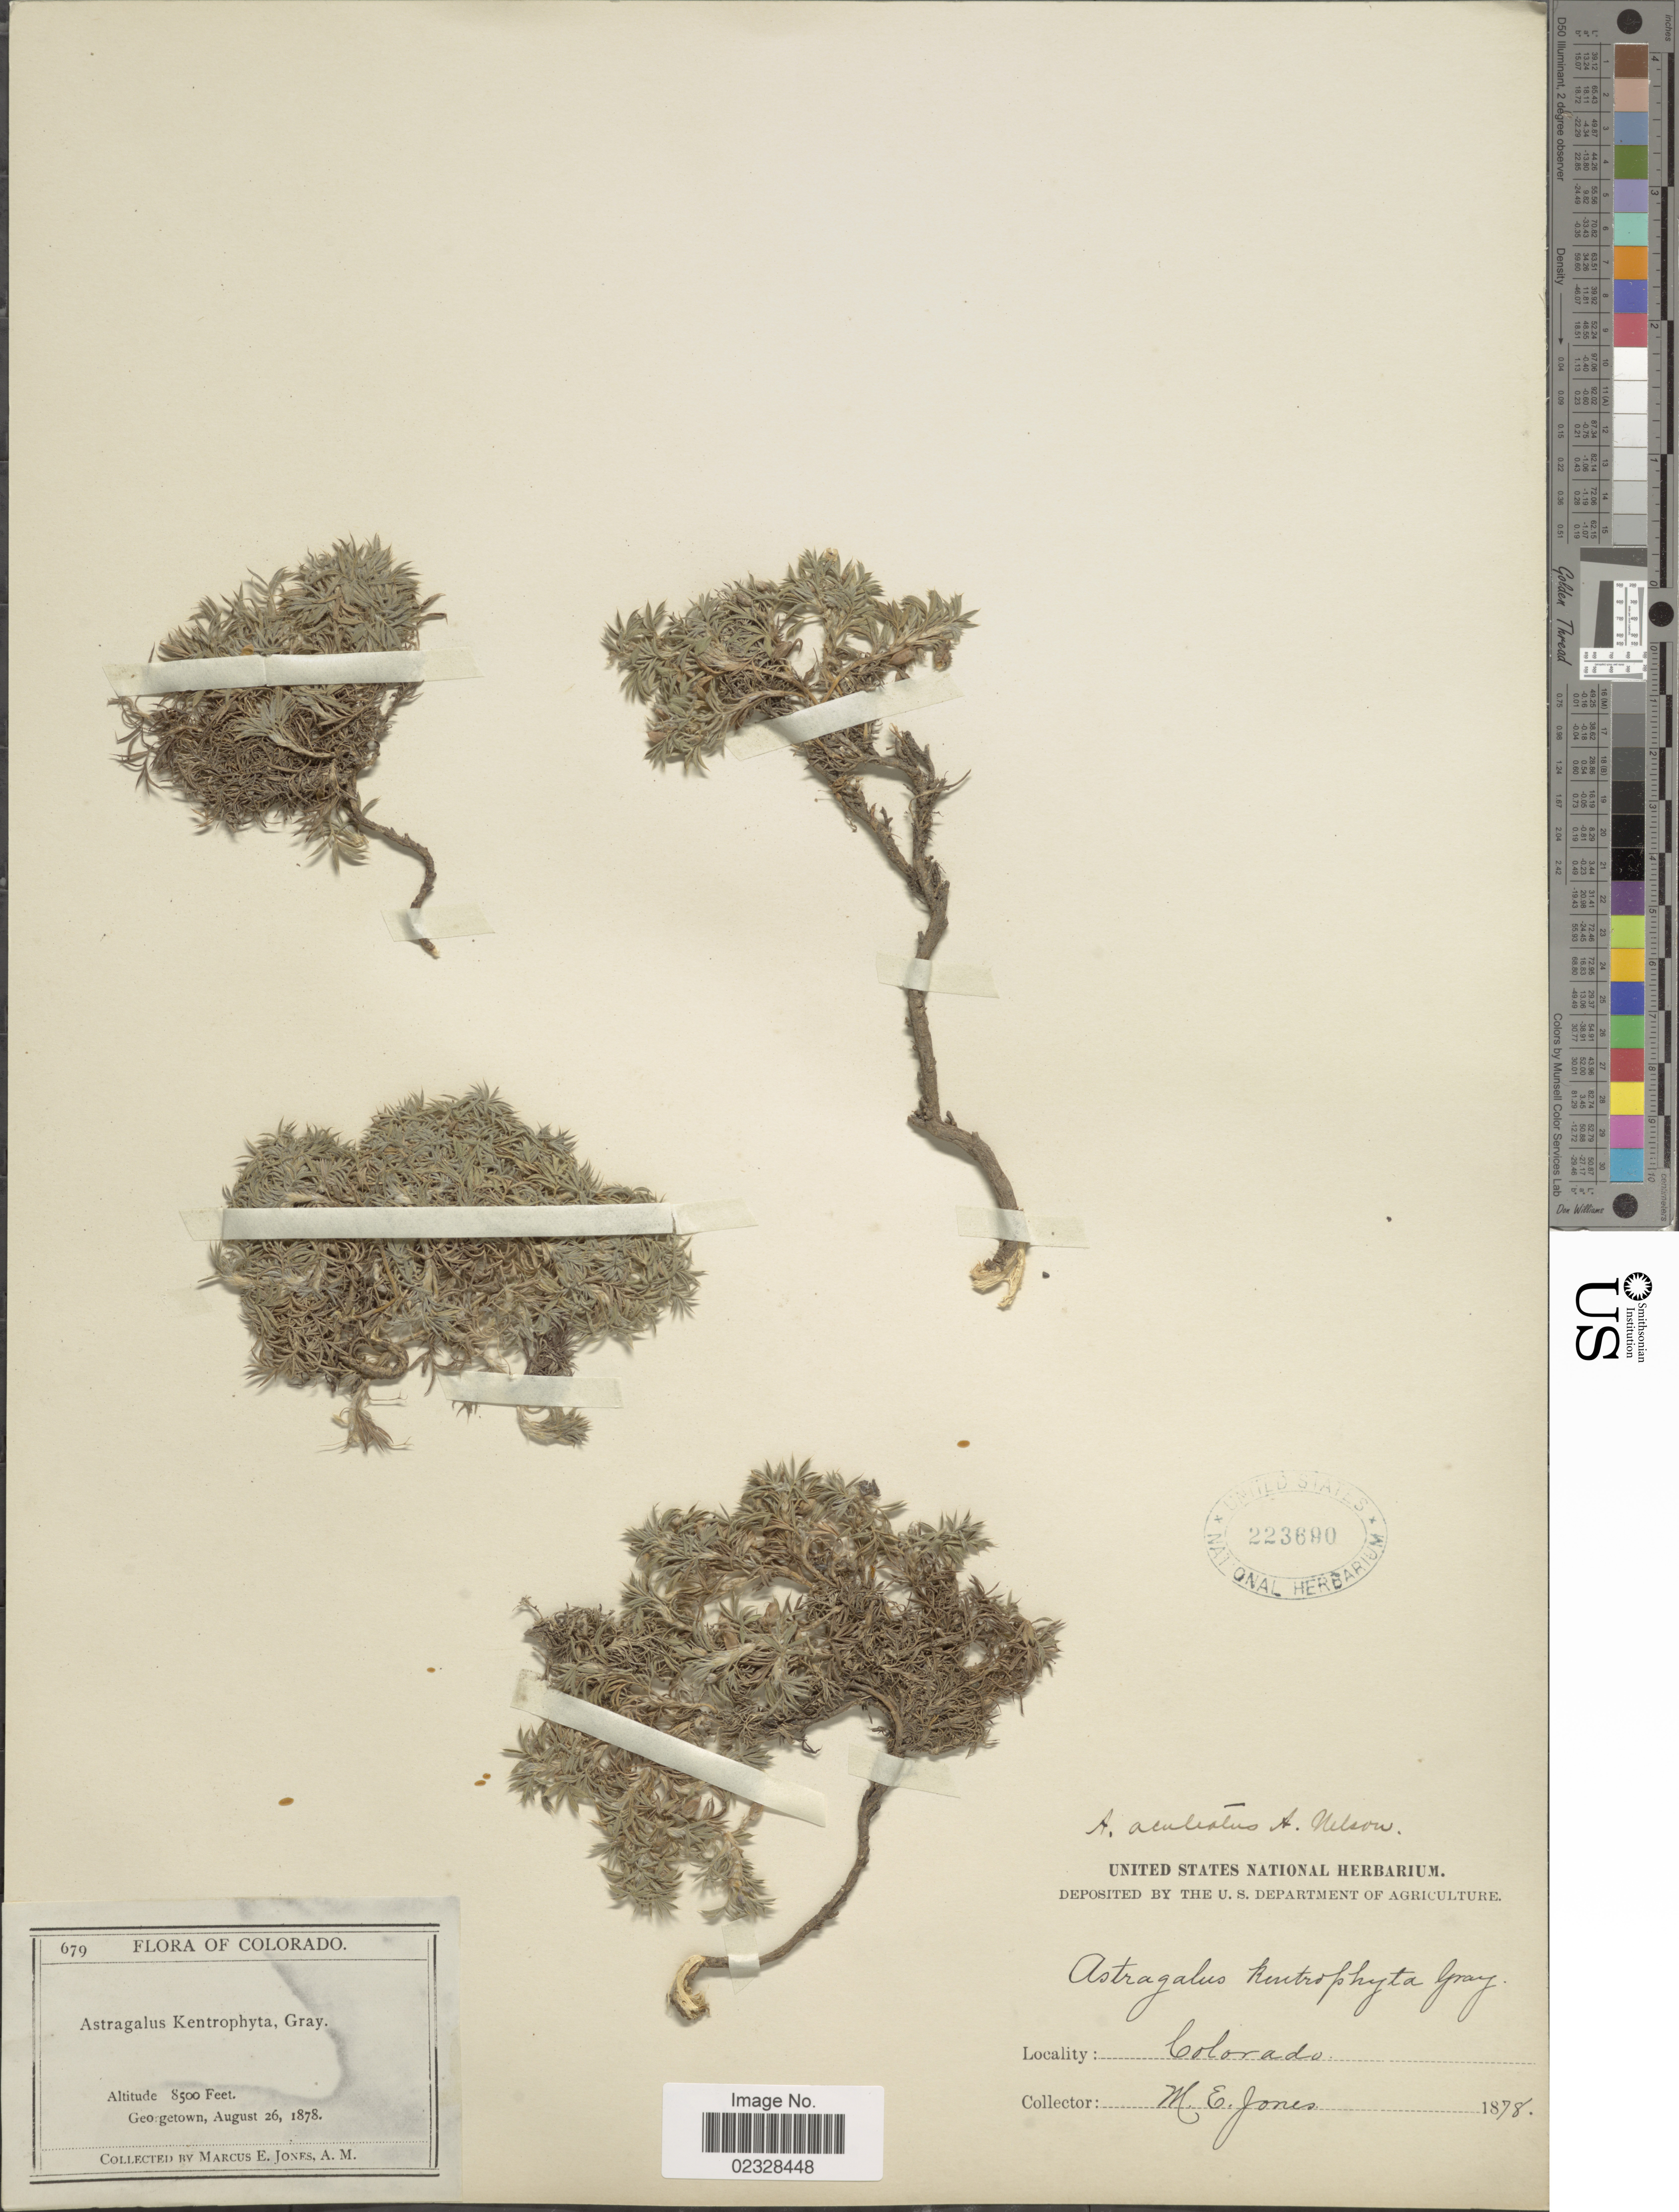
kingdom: Plantae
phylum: Tracheophyta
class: Magnoliopsida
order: Fabales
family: Fabaceae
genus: Astragalus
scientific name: Astragalus aculeatus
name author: A. Nelson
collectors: M. E. Jones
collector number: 679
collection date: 1878-08-26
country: United States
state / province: Colorado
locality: Georgetown.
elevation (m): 2591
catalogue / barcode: US 223690